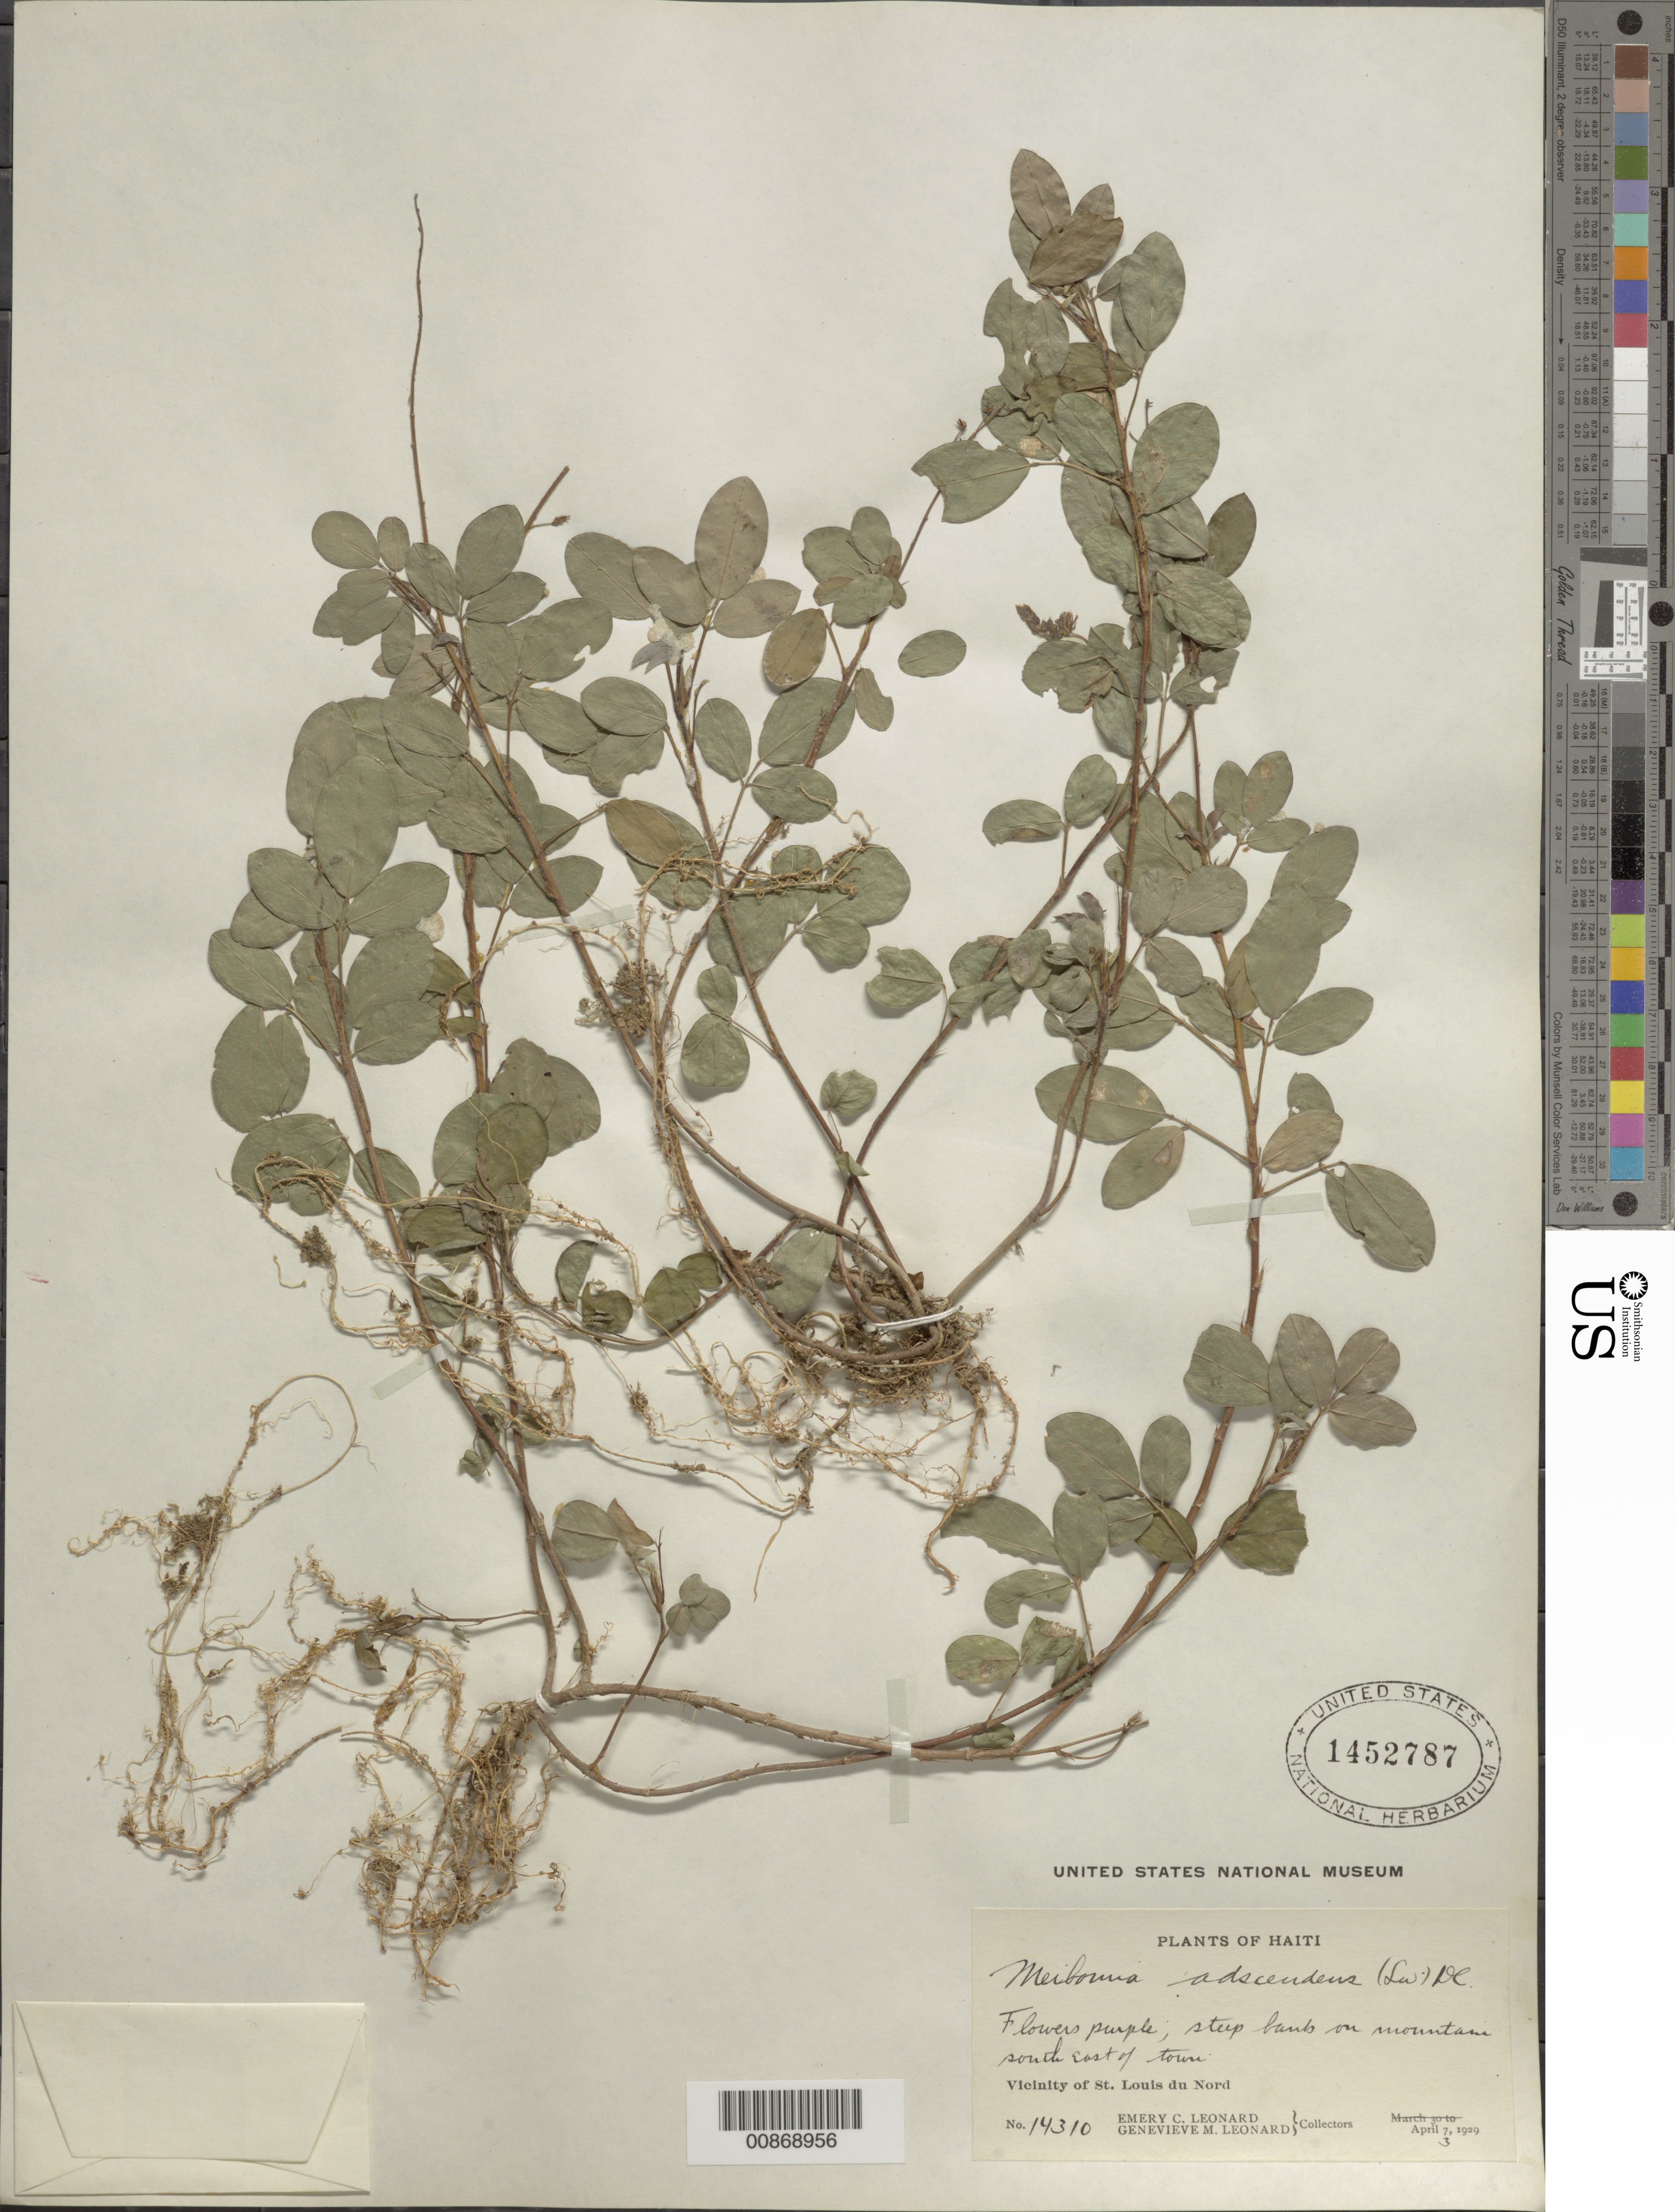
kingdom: Plantae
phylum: Tracheophyta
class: Magnoliopsida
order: Fabales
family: Fabaceae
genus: Grona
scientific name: Grona adscendens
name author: (Sw.) H. Ohashi & K. Ohashi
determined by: Strong, Mark T., (BOT), Smithsonian Institution - National Museum of Natural History (UNITED STATES)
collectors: E. C. Leonard & G. M. Leonard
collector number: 14310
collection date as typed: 03 Apr 1929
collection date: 1929-04-03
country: Haiti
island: Hispaniola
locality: Vicinity of St. Louis du Nord. On mountain south east of town.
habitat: Steep bank on mountain.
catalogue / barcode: US 1452787